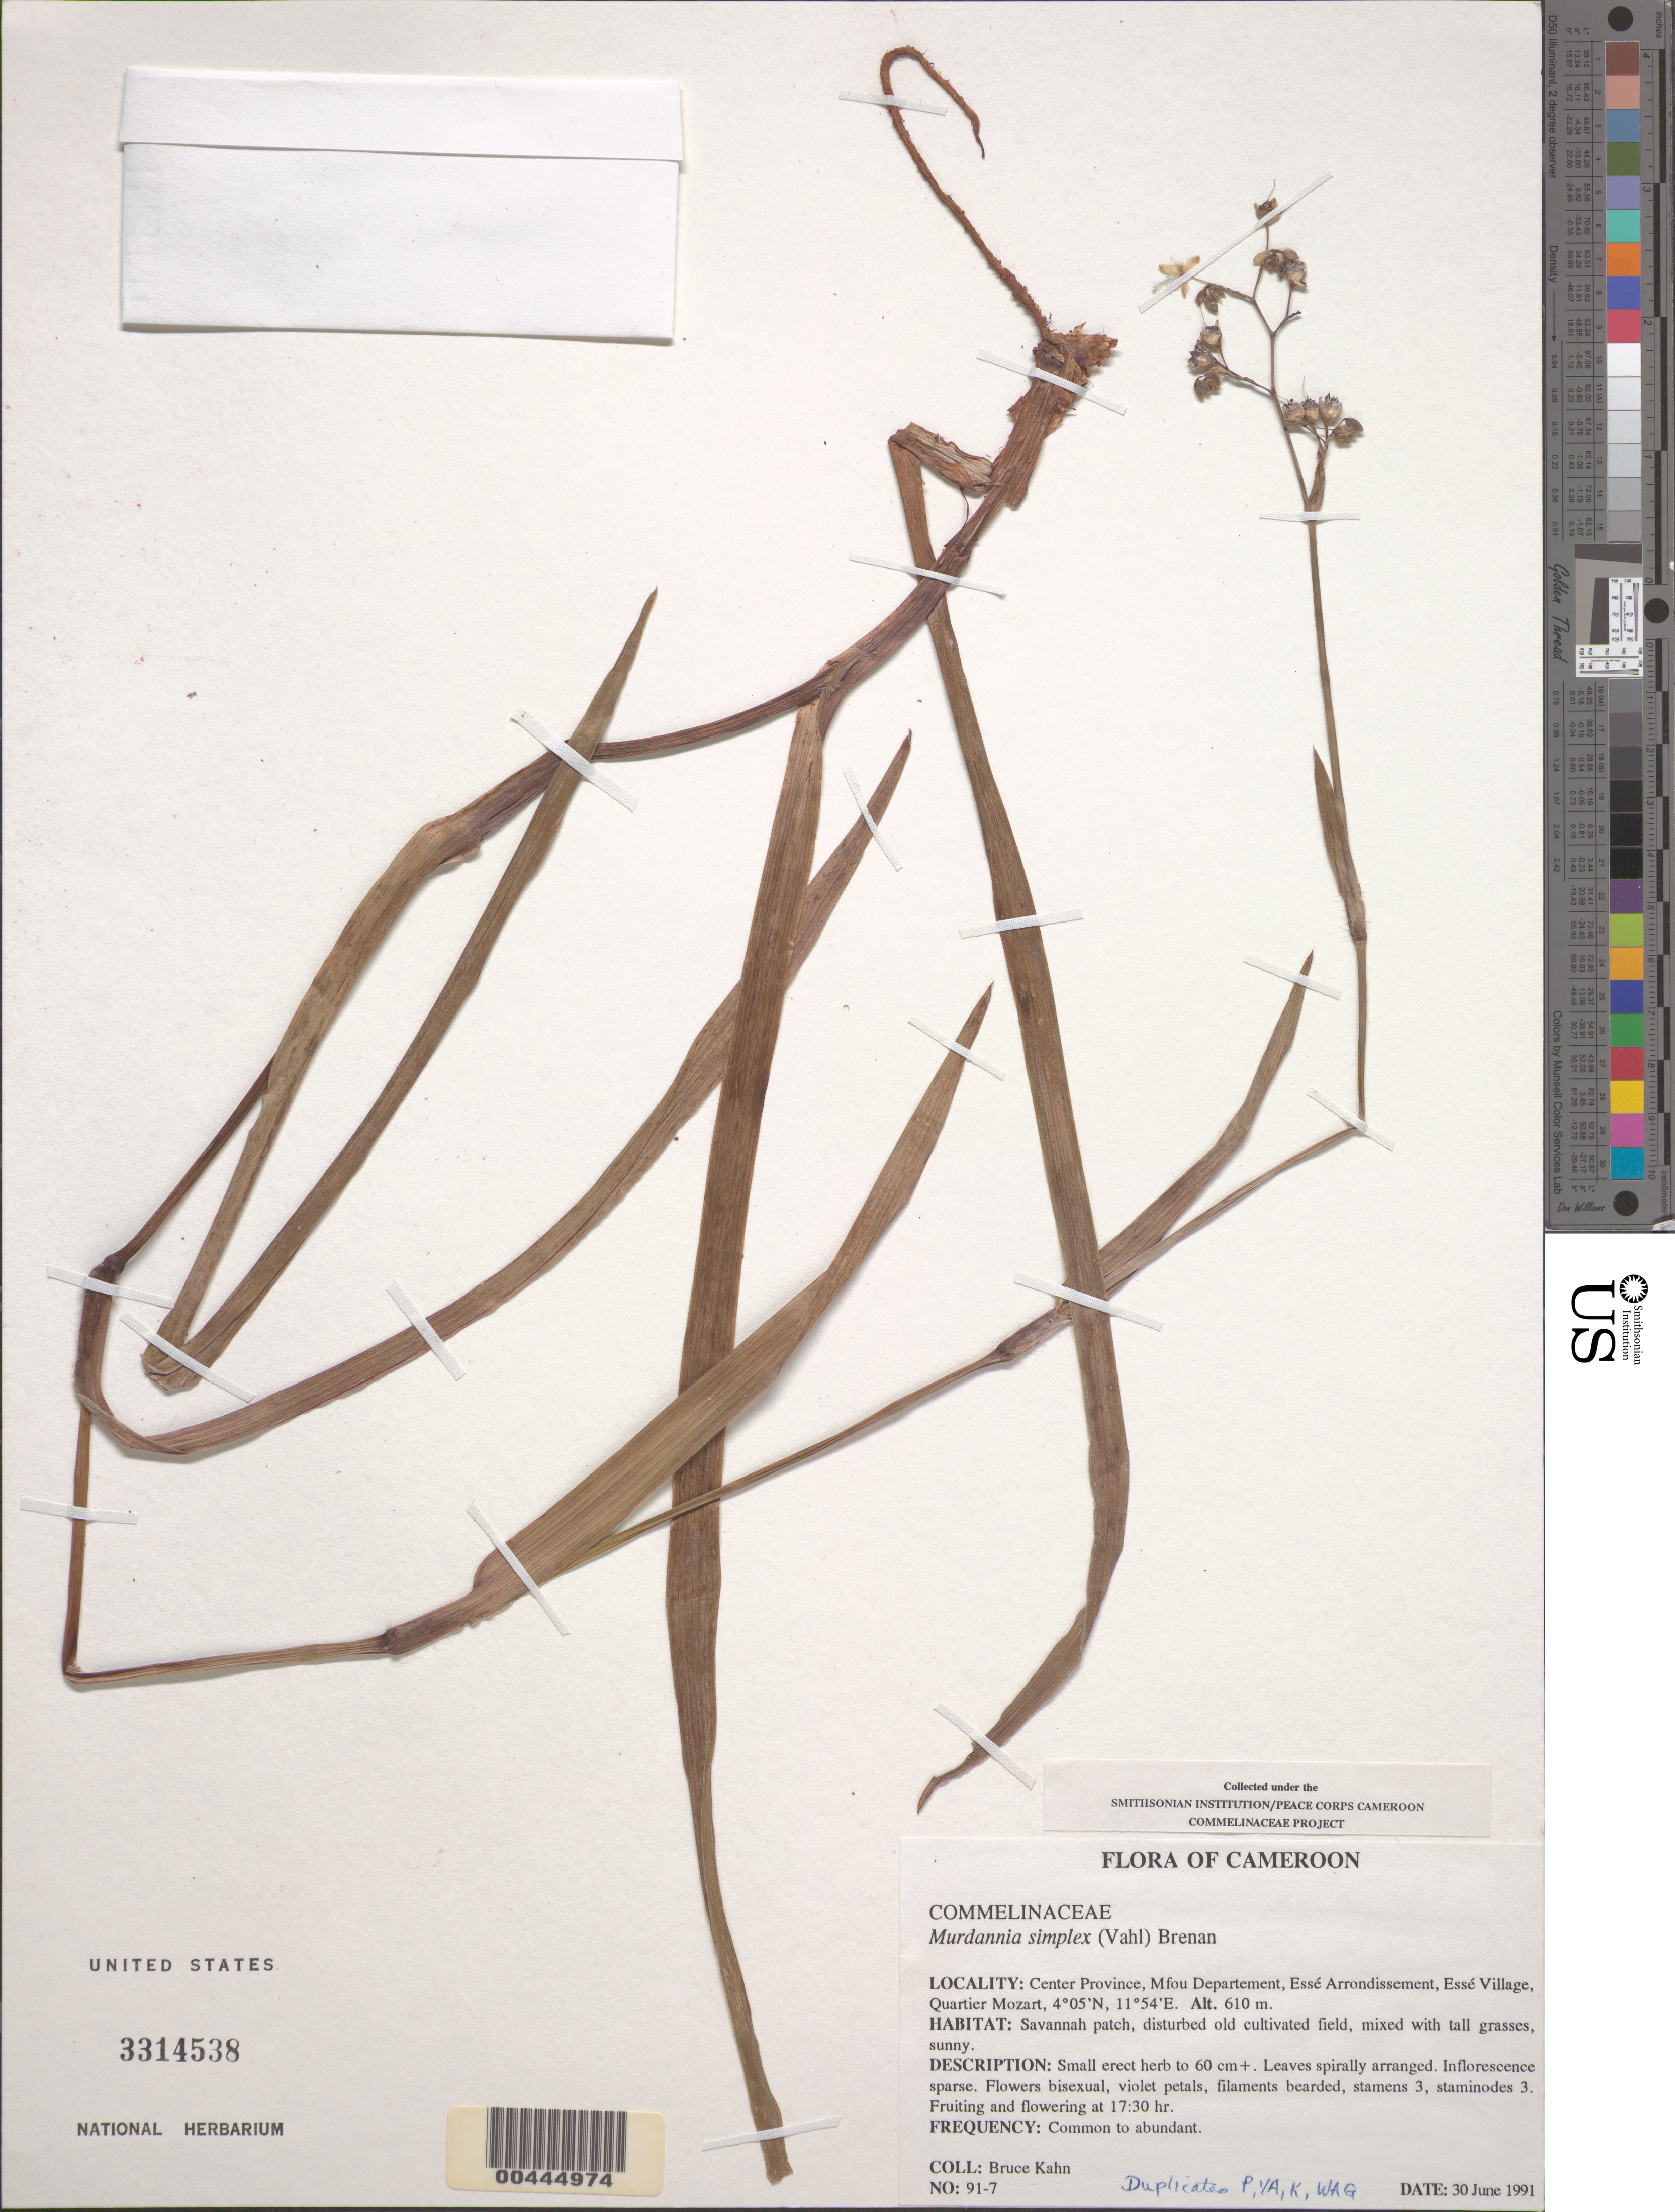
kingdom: Plantae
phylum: Tracheophyta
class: Liliopsida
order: Commelinales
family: Commelinaceae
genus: Murdannia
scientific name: Murdannia simplex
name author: (Vahl) Brenan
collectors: B. Kahn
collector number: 91-7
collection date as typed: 30 Jun 1991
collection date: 1991-06-30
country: Cameroon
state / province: Centre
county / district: Méfou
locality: Mfou dept., esse arrondissement, esse village, quartier mozart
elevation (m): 610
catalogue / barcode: US 3314538